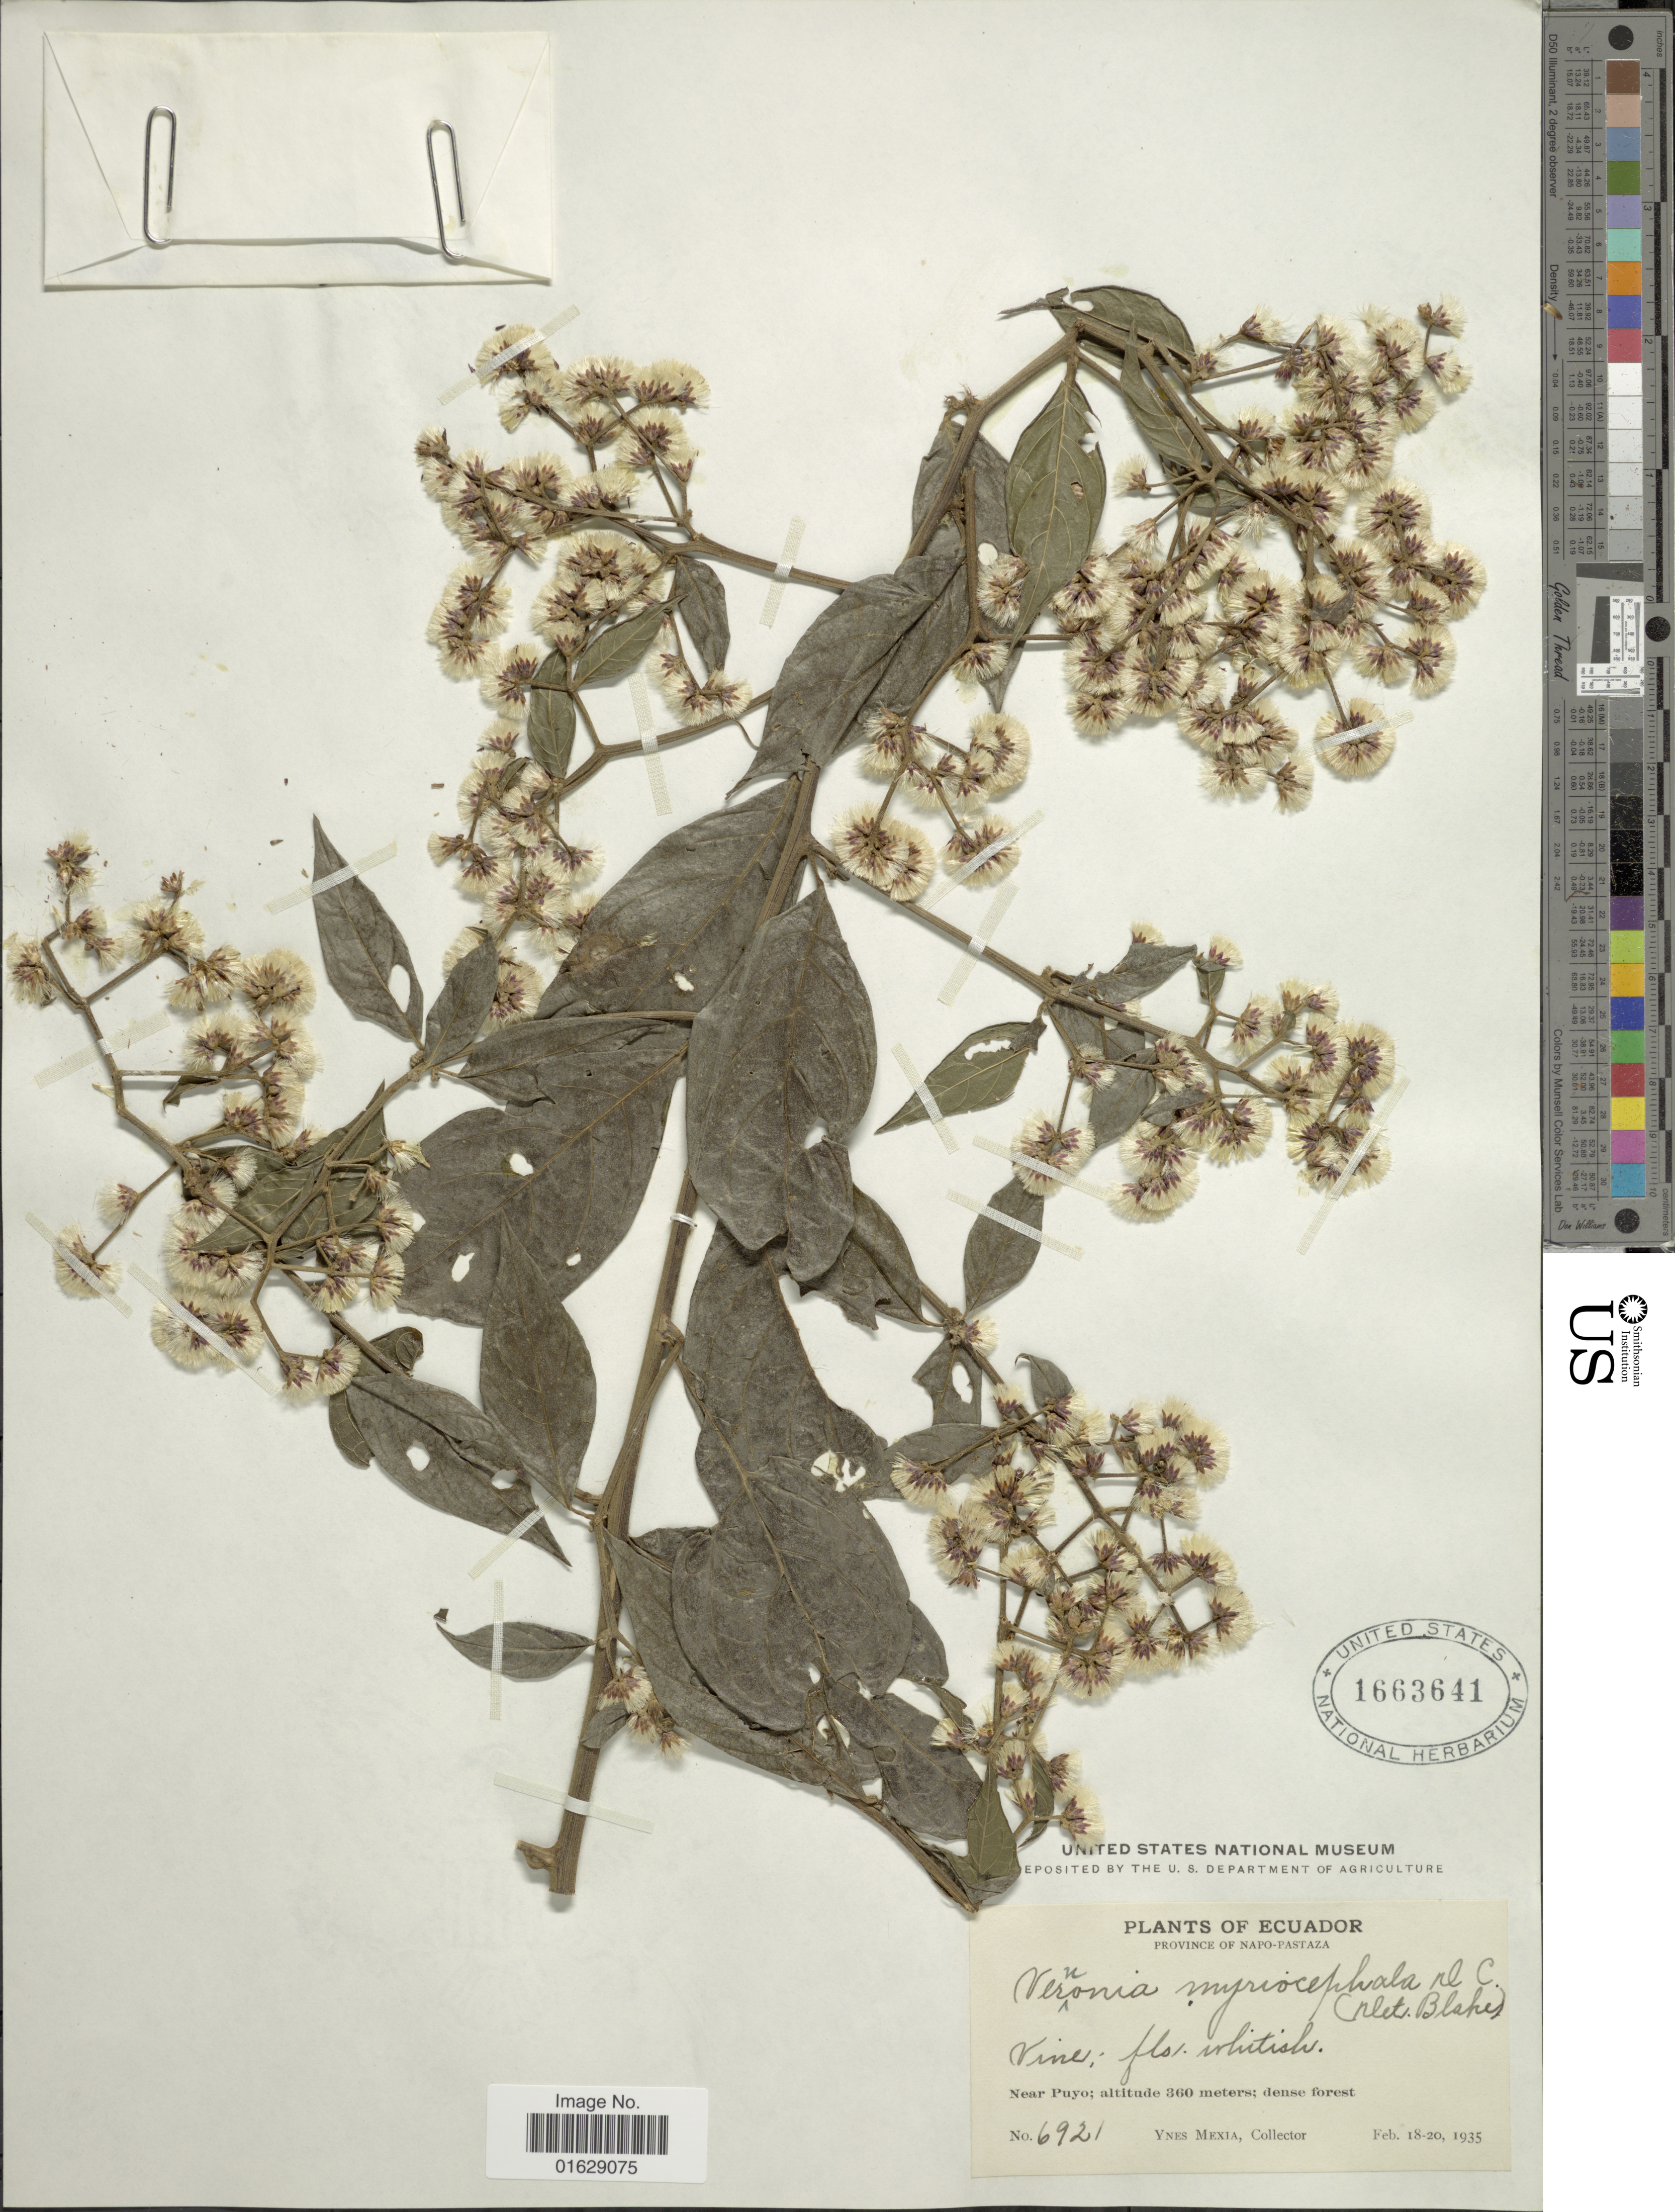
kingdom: Plantae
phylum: Tracheophyta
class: Magnoliopsida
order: Asterales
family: Asteraceae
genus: Lepidaploa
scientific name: Lepidaploa lehmannii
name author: (Hieron.) H. Rob.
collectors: Y. Mexia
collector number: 6921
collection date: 1935-02-18/1935-02-20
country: Ecuador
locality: Province of Napo-Pastaza. Near Puyo.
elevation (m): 360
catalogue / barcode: US 1663641